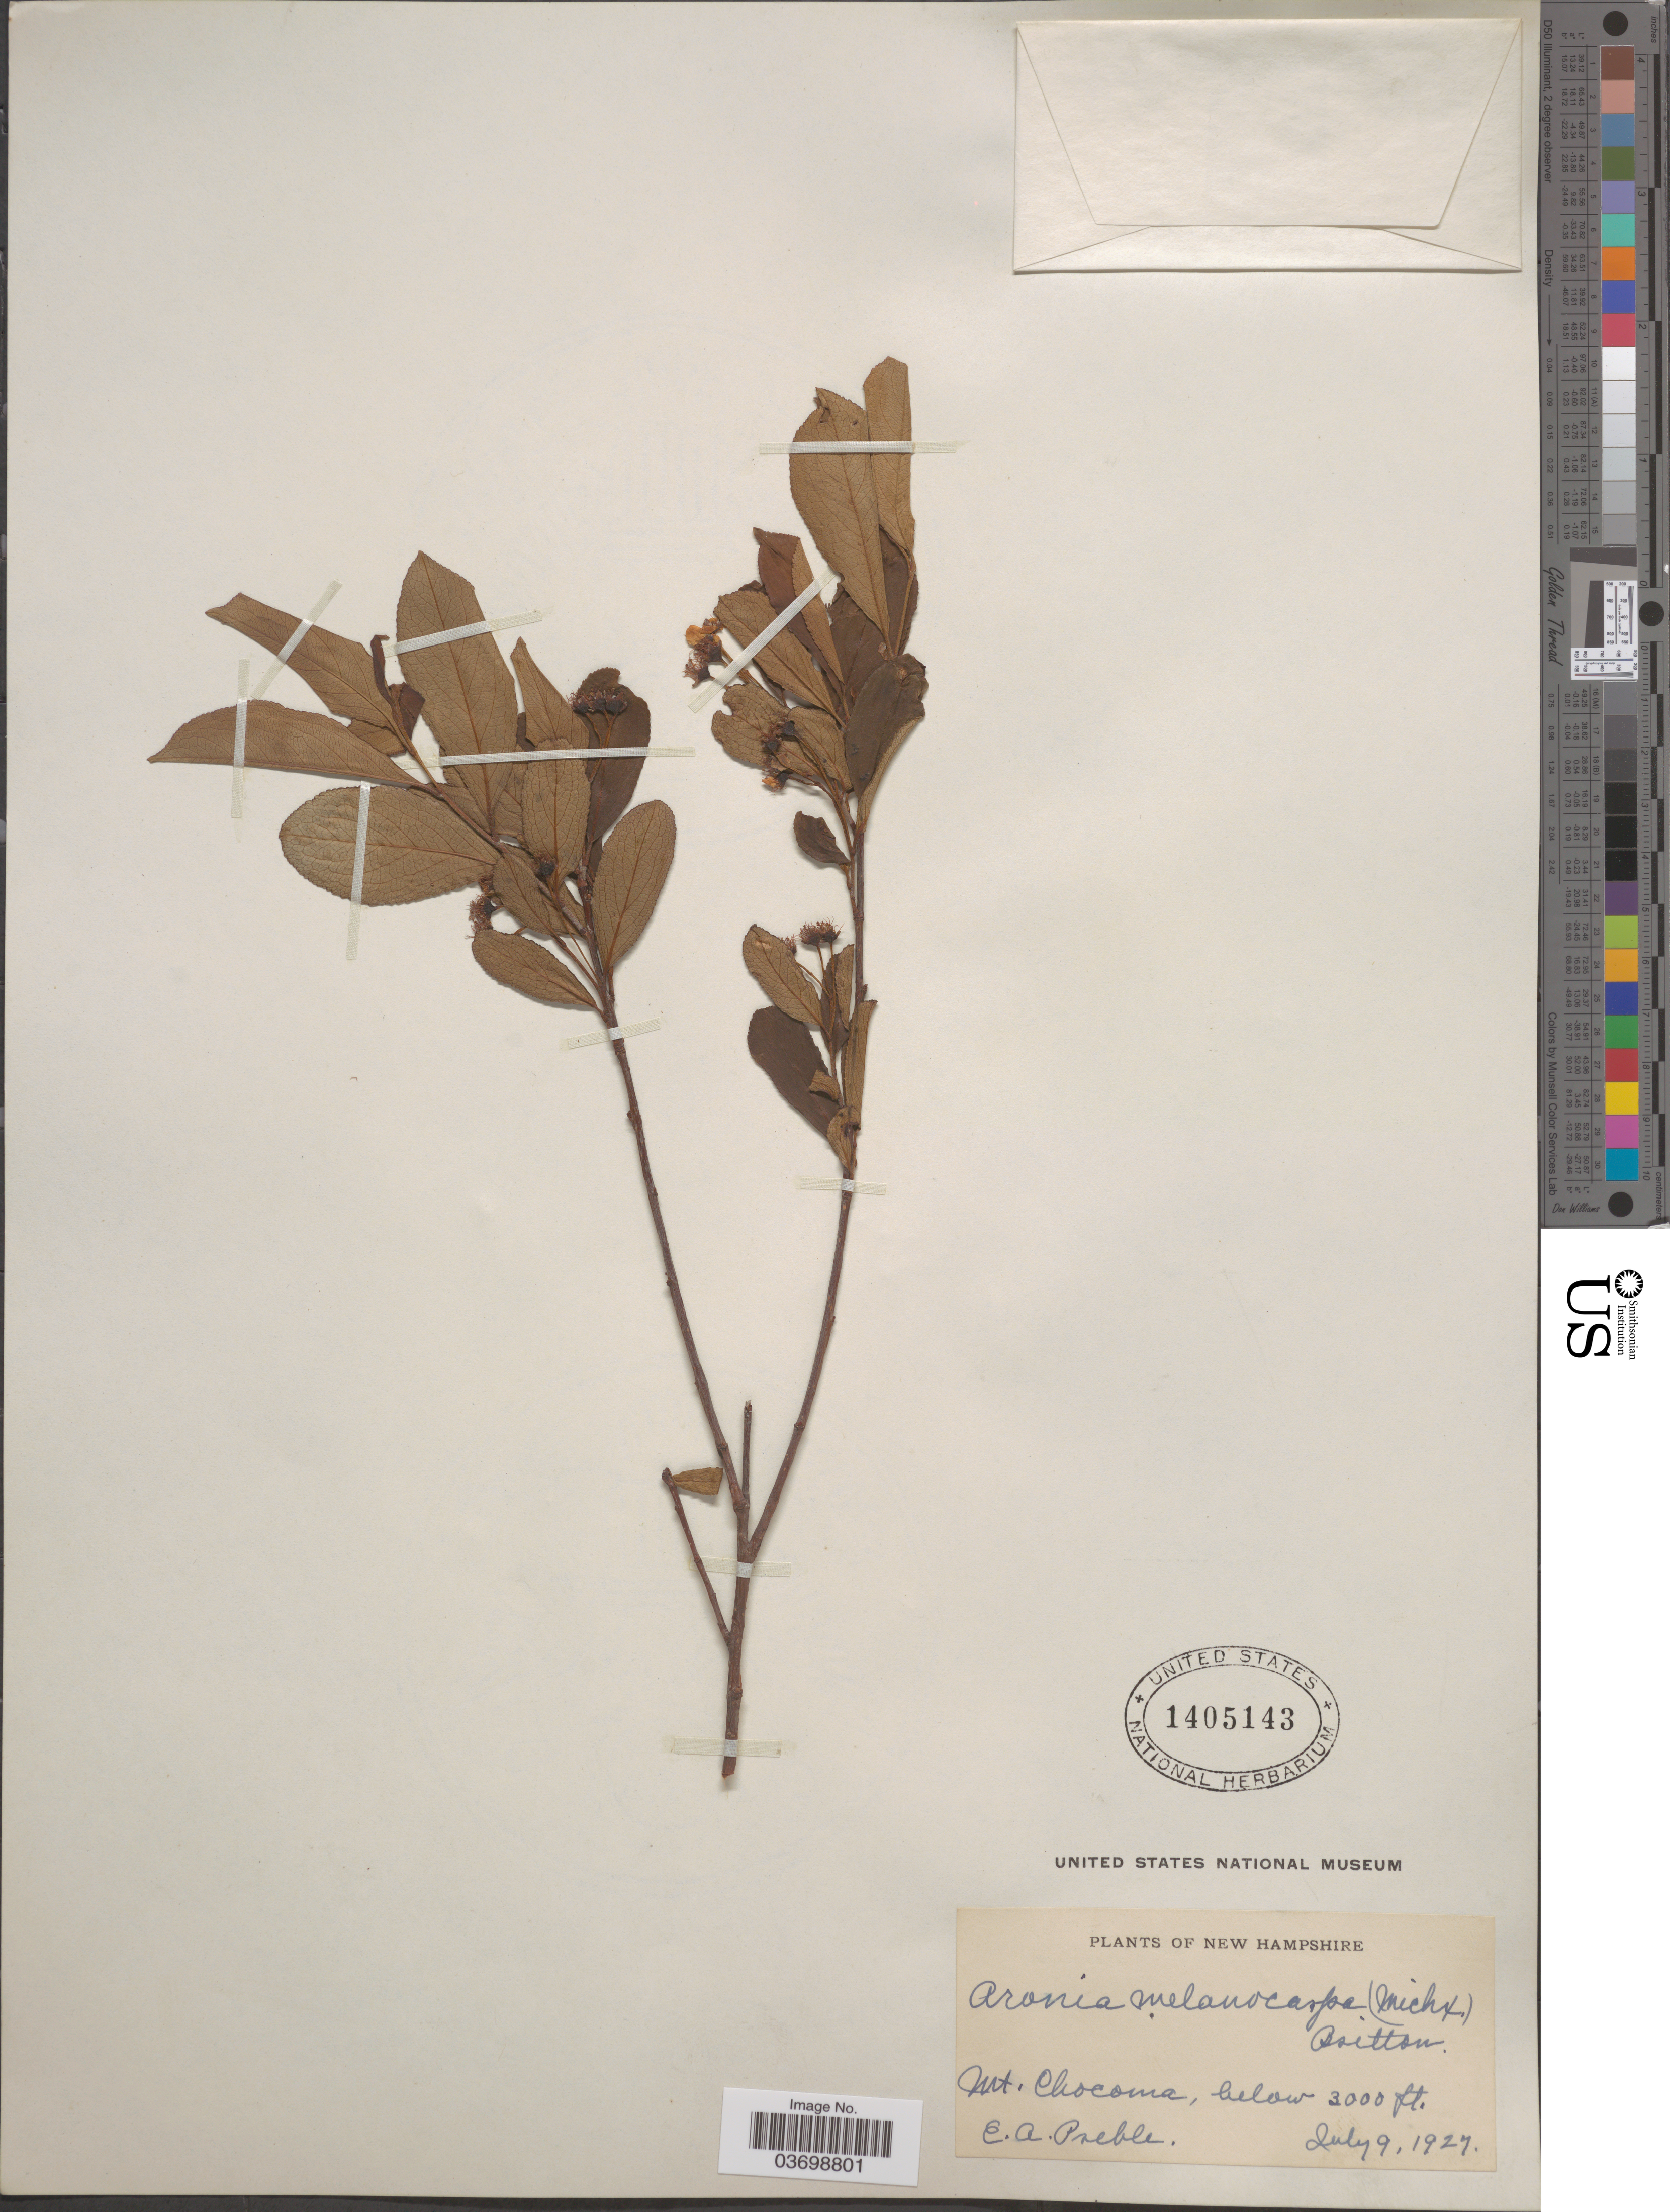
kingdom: Plantae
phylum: Tracheophyta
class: Magnoliopsida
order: Rosales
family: Rosaceae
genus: Aronia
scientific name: Aronia melanocarpa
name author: (Michx.) Elliott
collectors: E. Preble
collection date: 1927-07-09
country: United States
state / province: New Hampshire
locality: Mt. Chocoma.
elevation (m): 914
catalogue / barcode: US 1405143